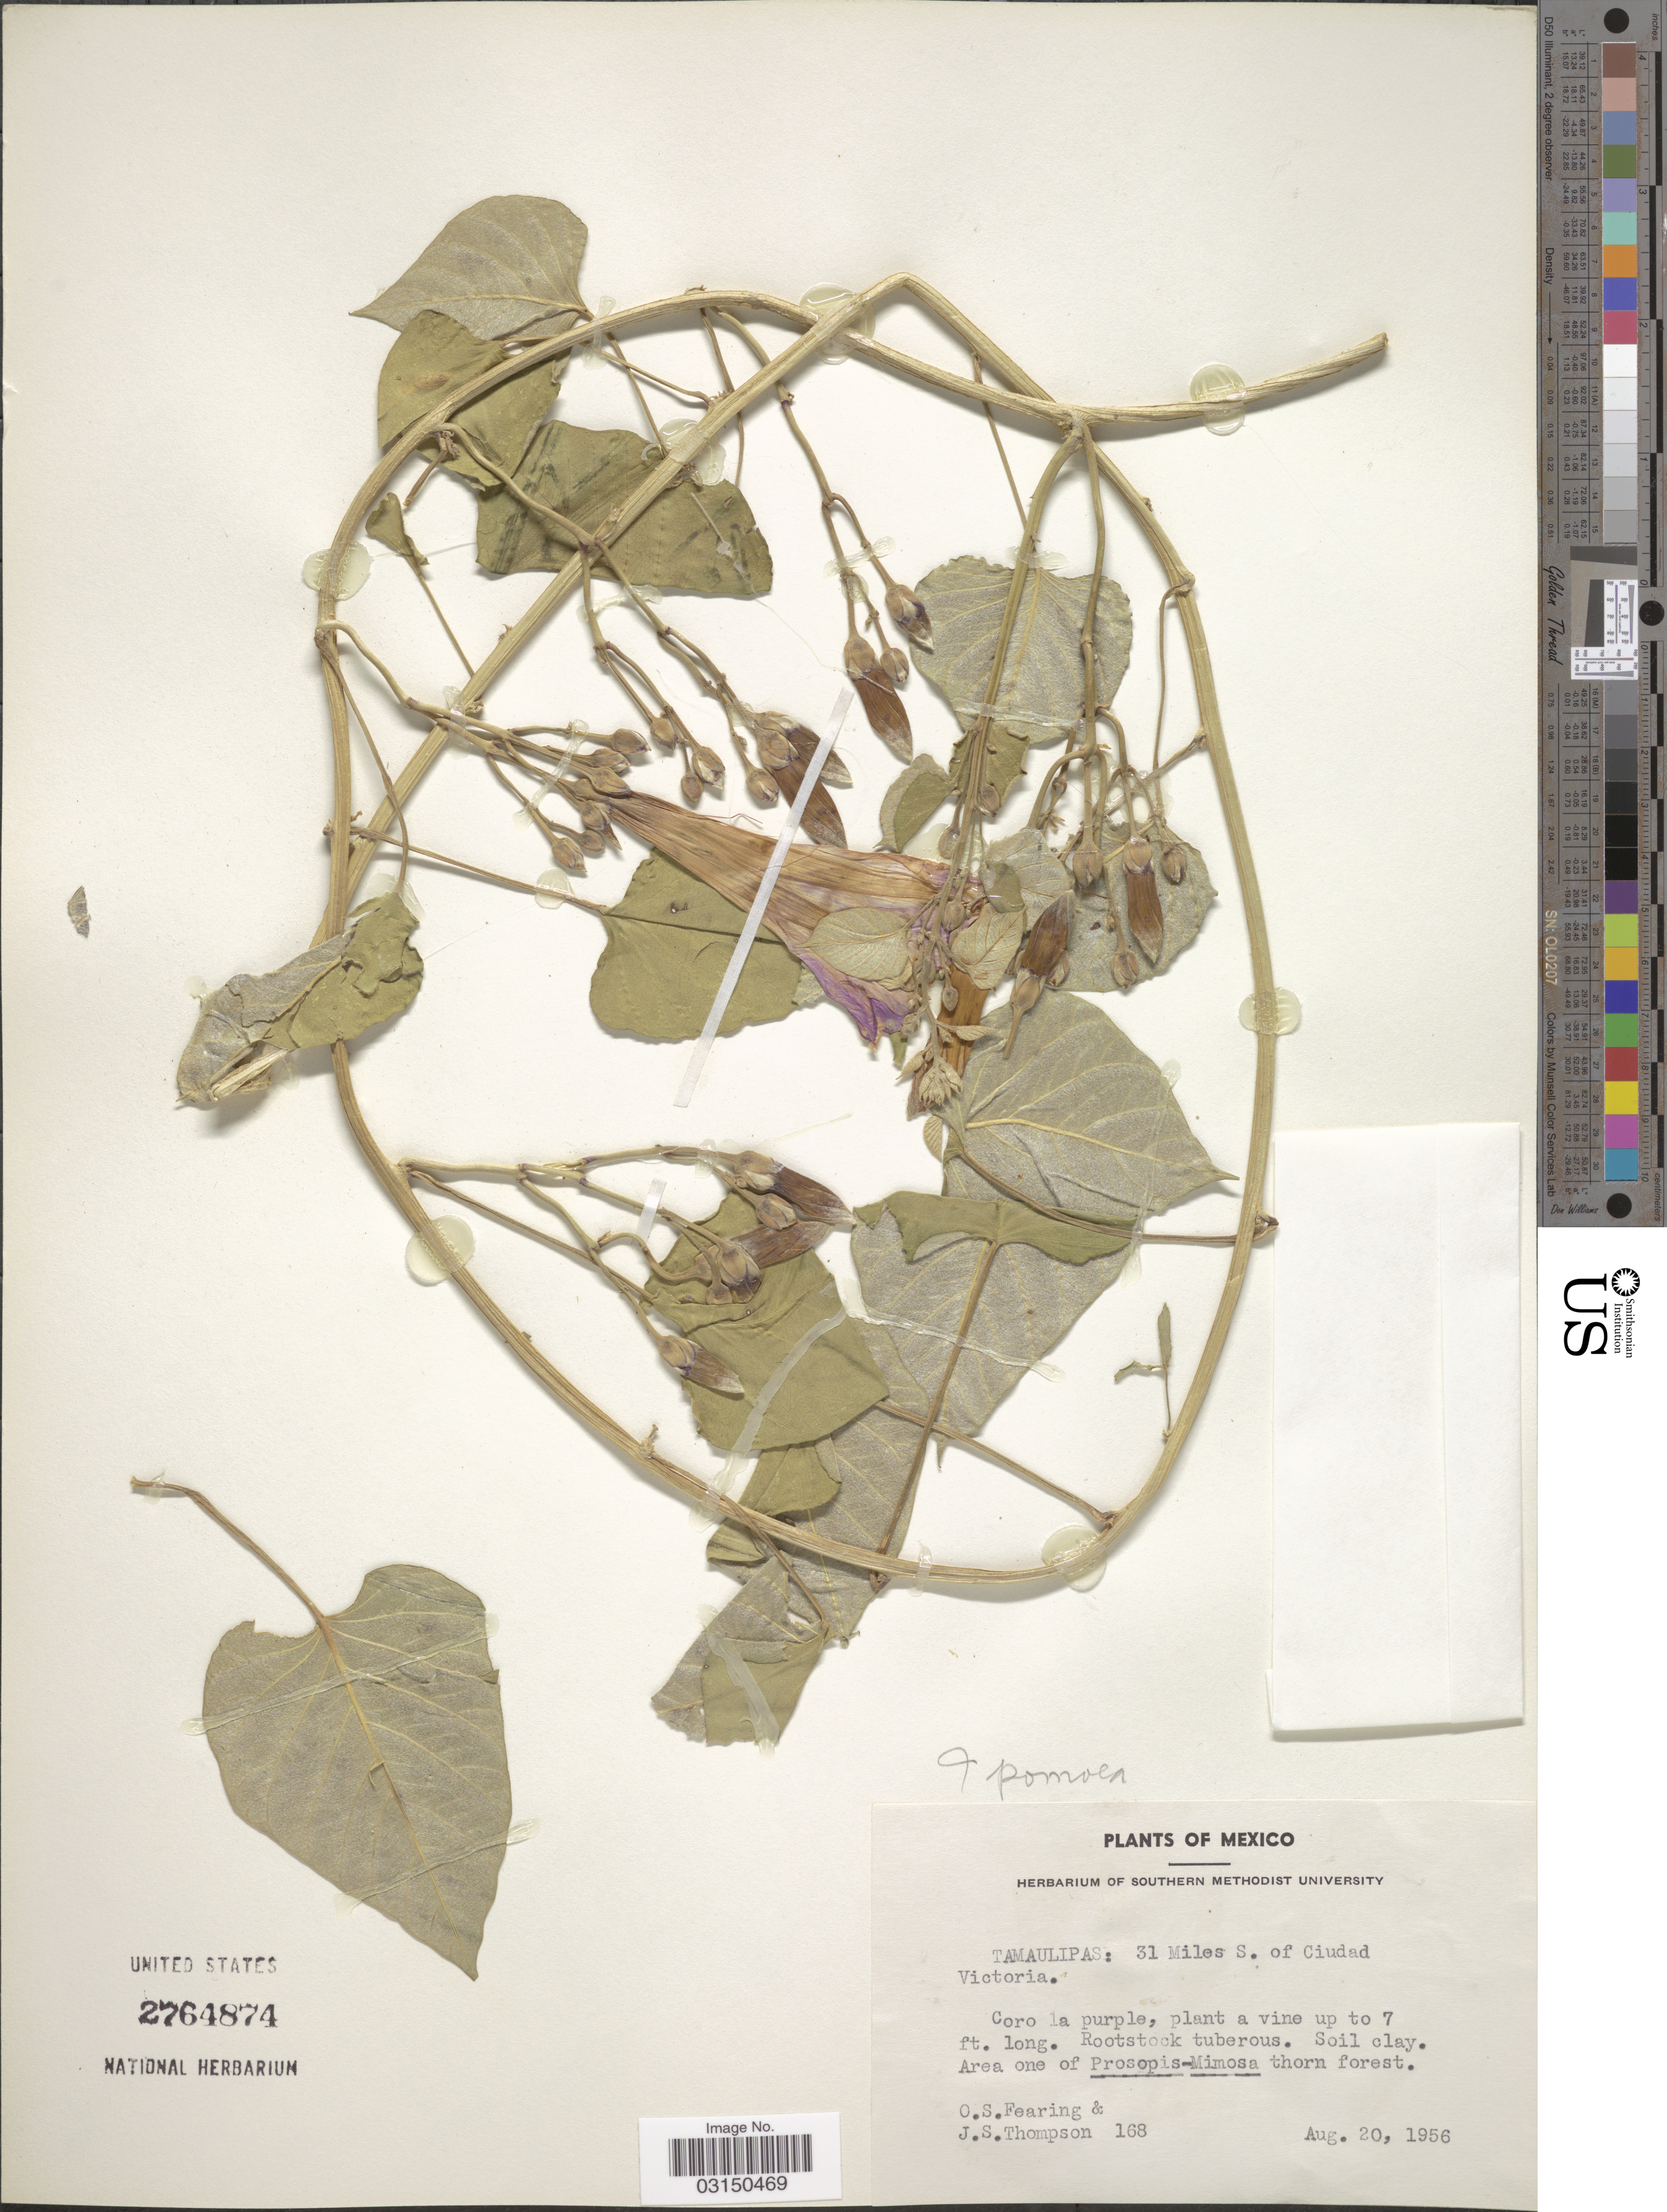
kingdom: Plantae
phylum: Tracheophyta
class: Magnoliopsida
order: Solanales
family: Convolvulaceae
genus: Ipomoea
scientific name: Ipomoea jalapa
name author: (L.) Pursh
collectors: O. S. Fearing & J. S. Thompson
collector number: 168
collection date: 1956-08-20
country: Mexico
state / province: Tamaulipas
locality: Tamaulipas: 31 Miles S. of Ciudad Victoria.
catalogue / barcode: US 2764874